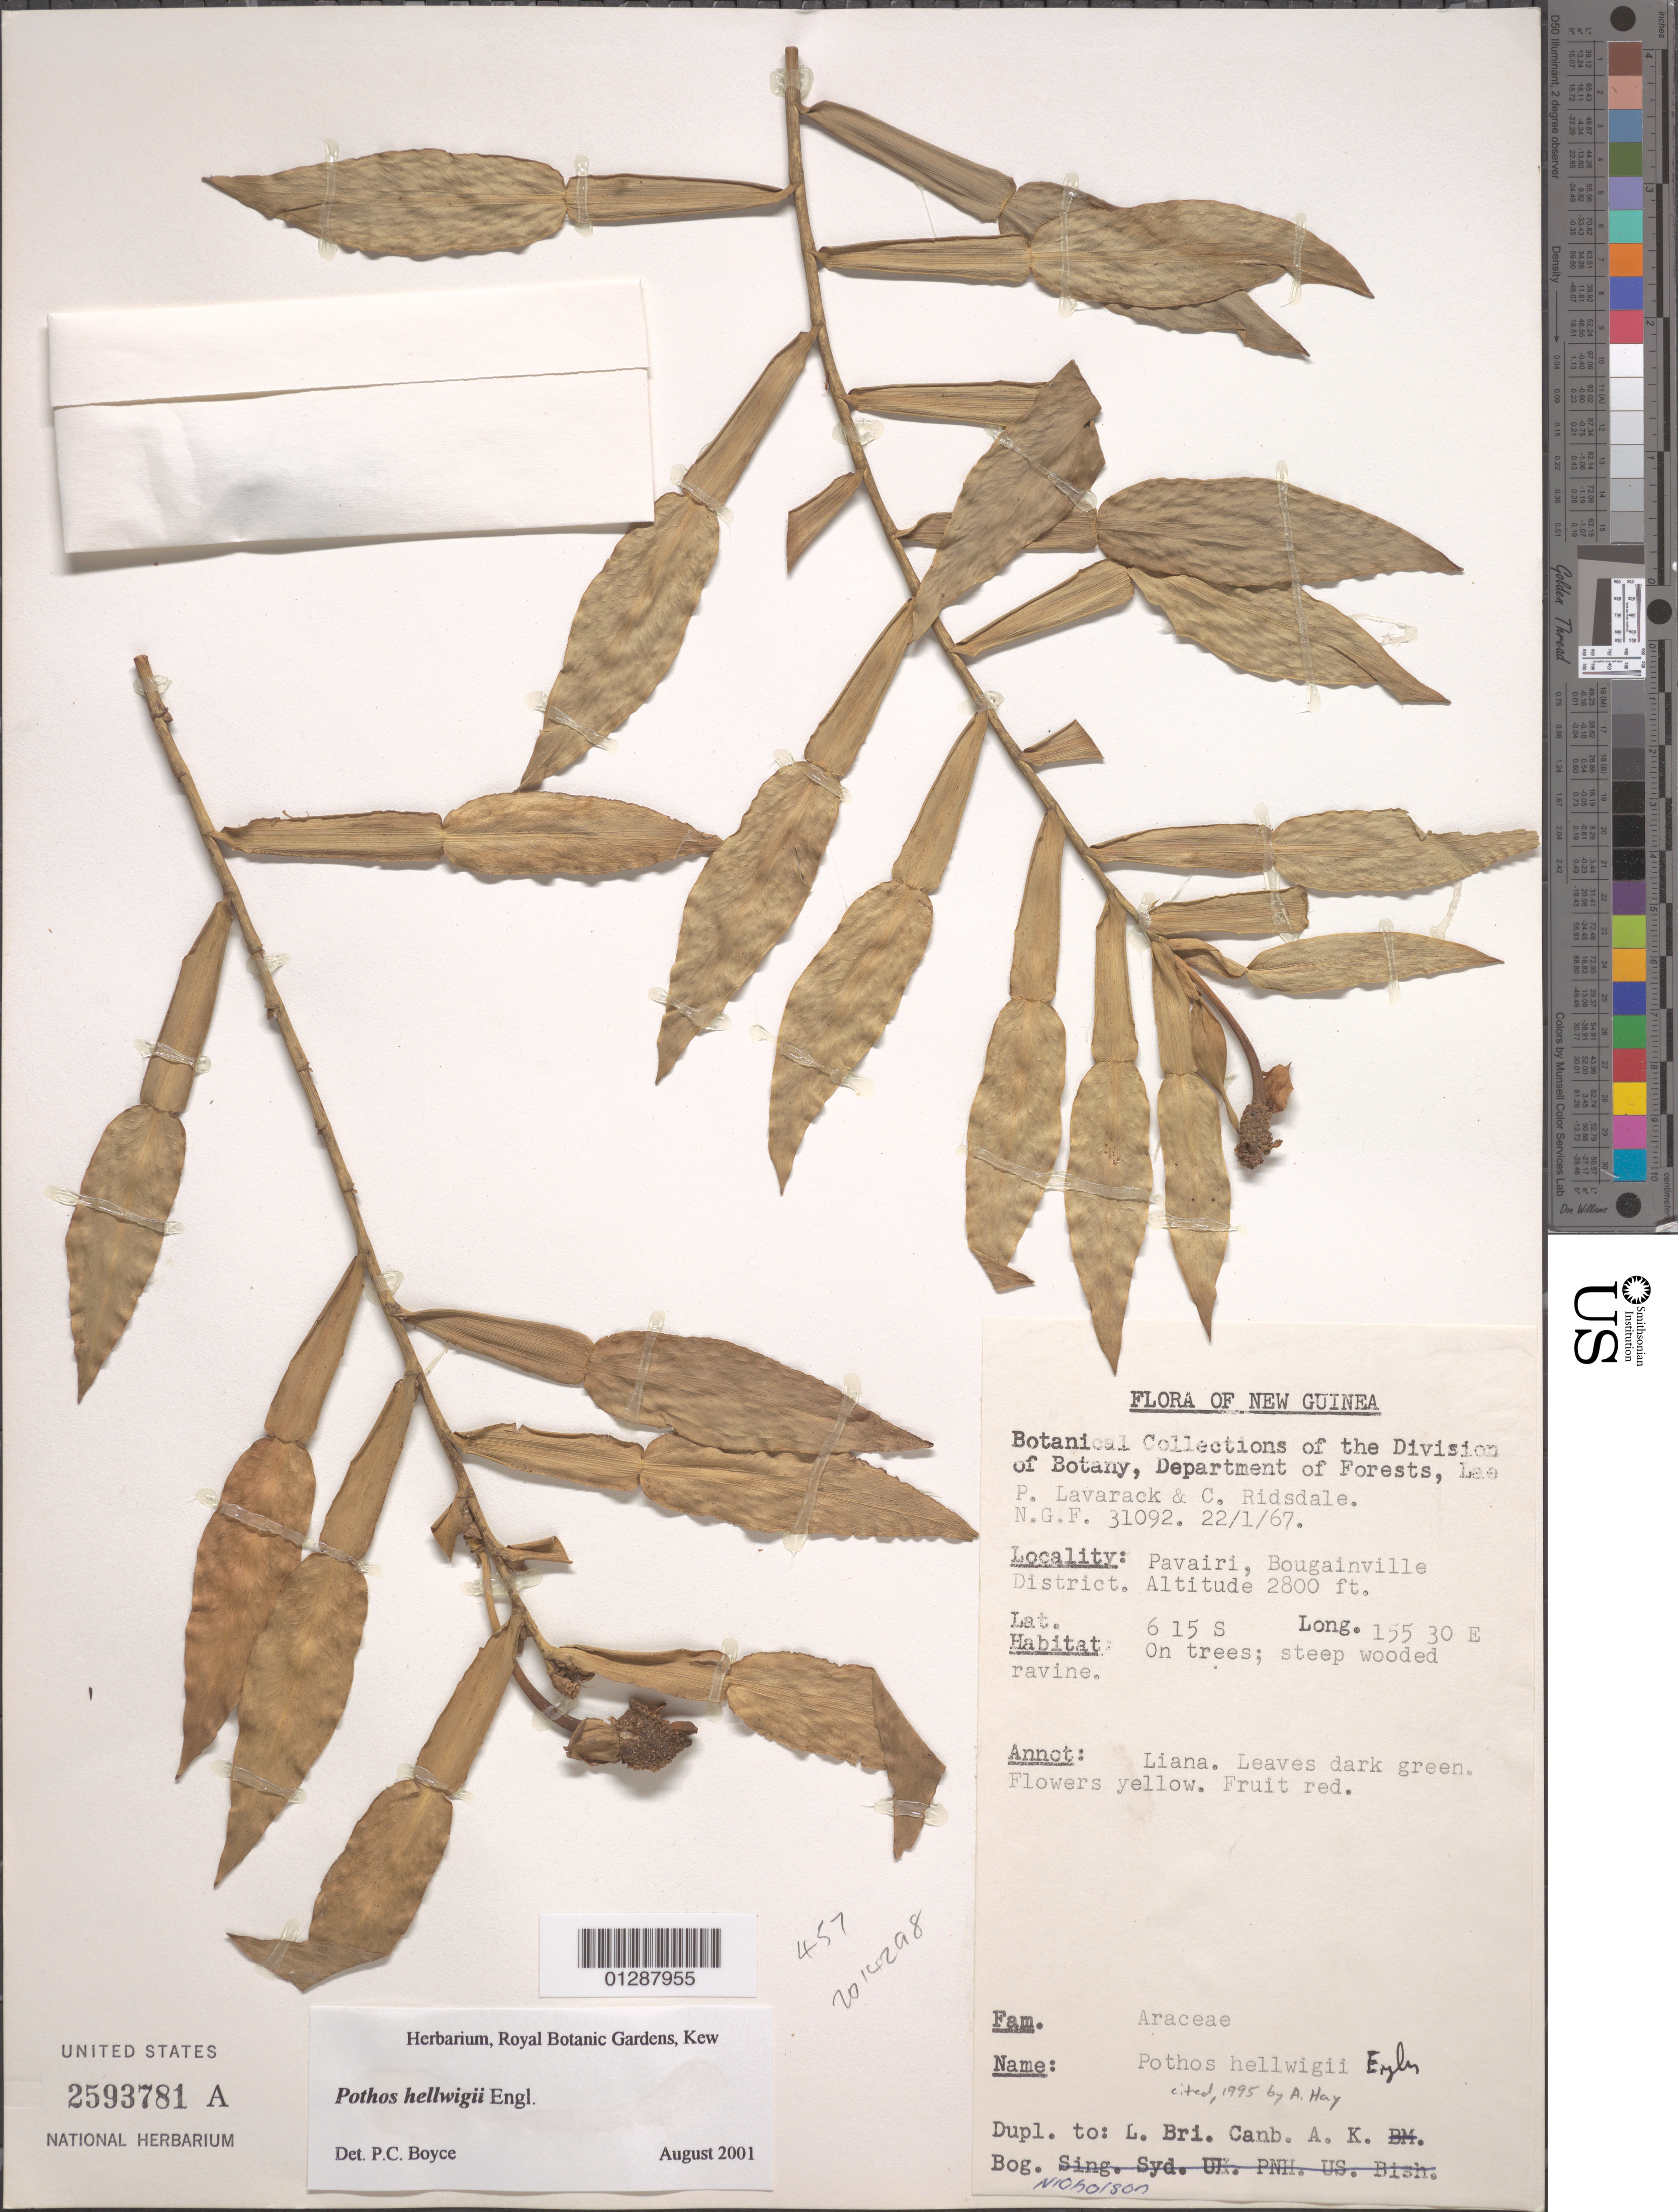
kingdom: Plantae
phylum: Tracheophyta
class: Liliopsida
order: Alismatales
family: Araceae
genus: Pothos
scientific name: Pothos hellwigii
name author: Engl.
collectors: P. Lavarack & C. E. Ridsdale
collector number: NGF 31092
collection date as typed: Transcribed d/m/y: 22/1/67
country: Papua New Guinea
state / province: Bougainville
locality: New Guinea. Pavairi, Bougainville District.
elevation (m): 853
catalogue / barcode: US 2593781A